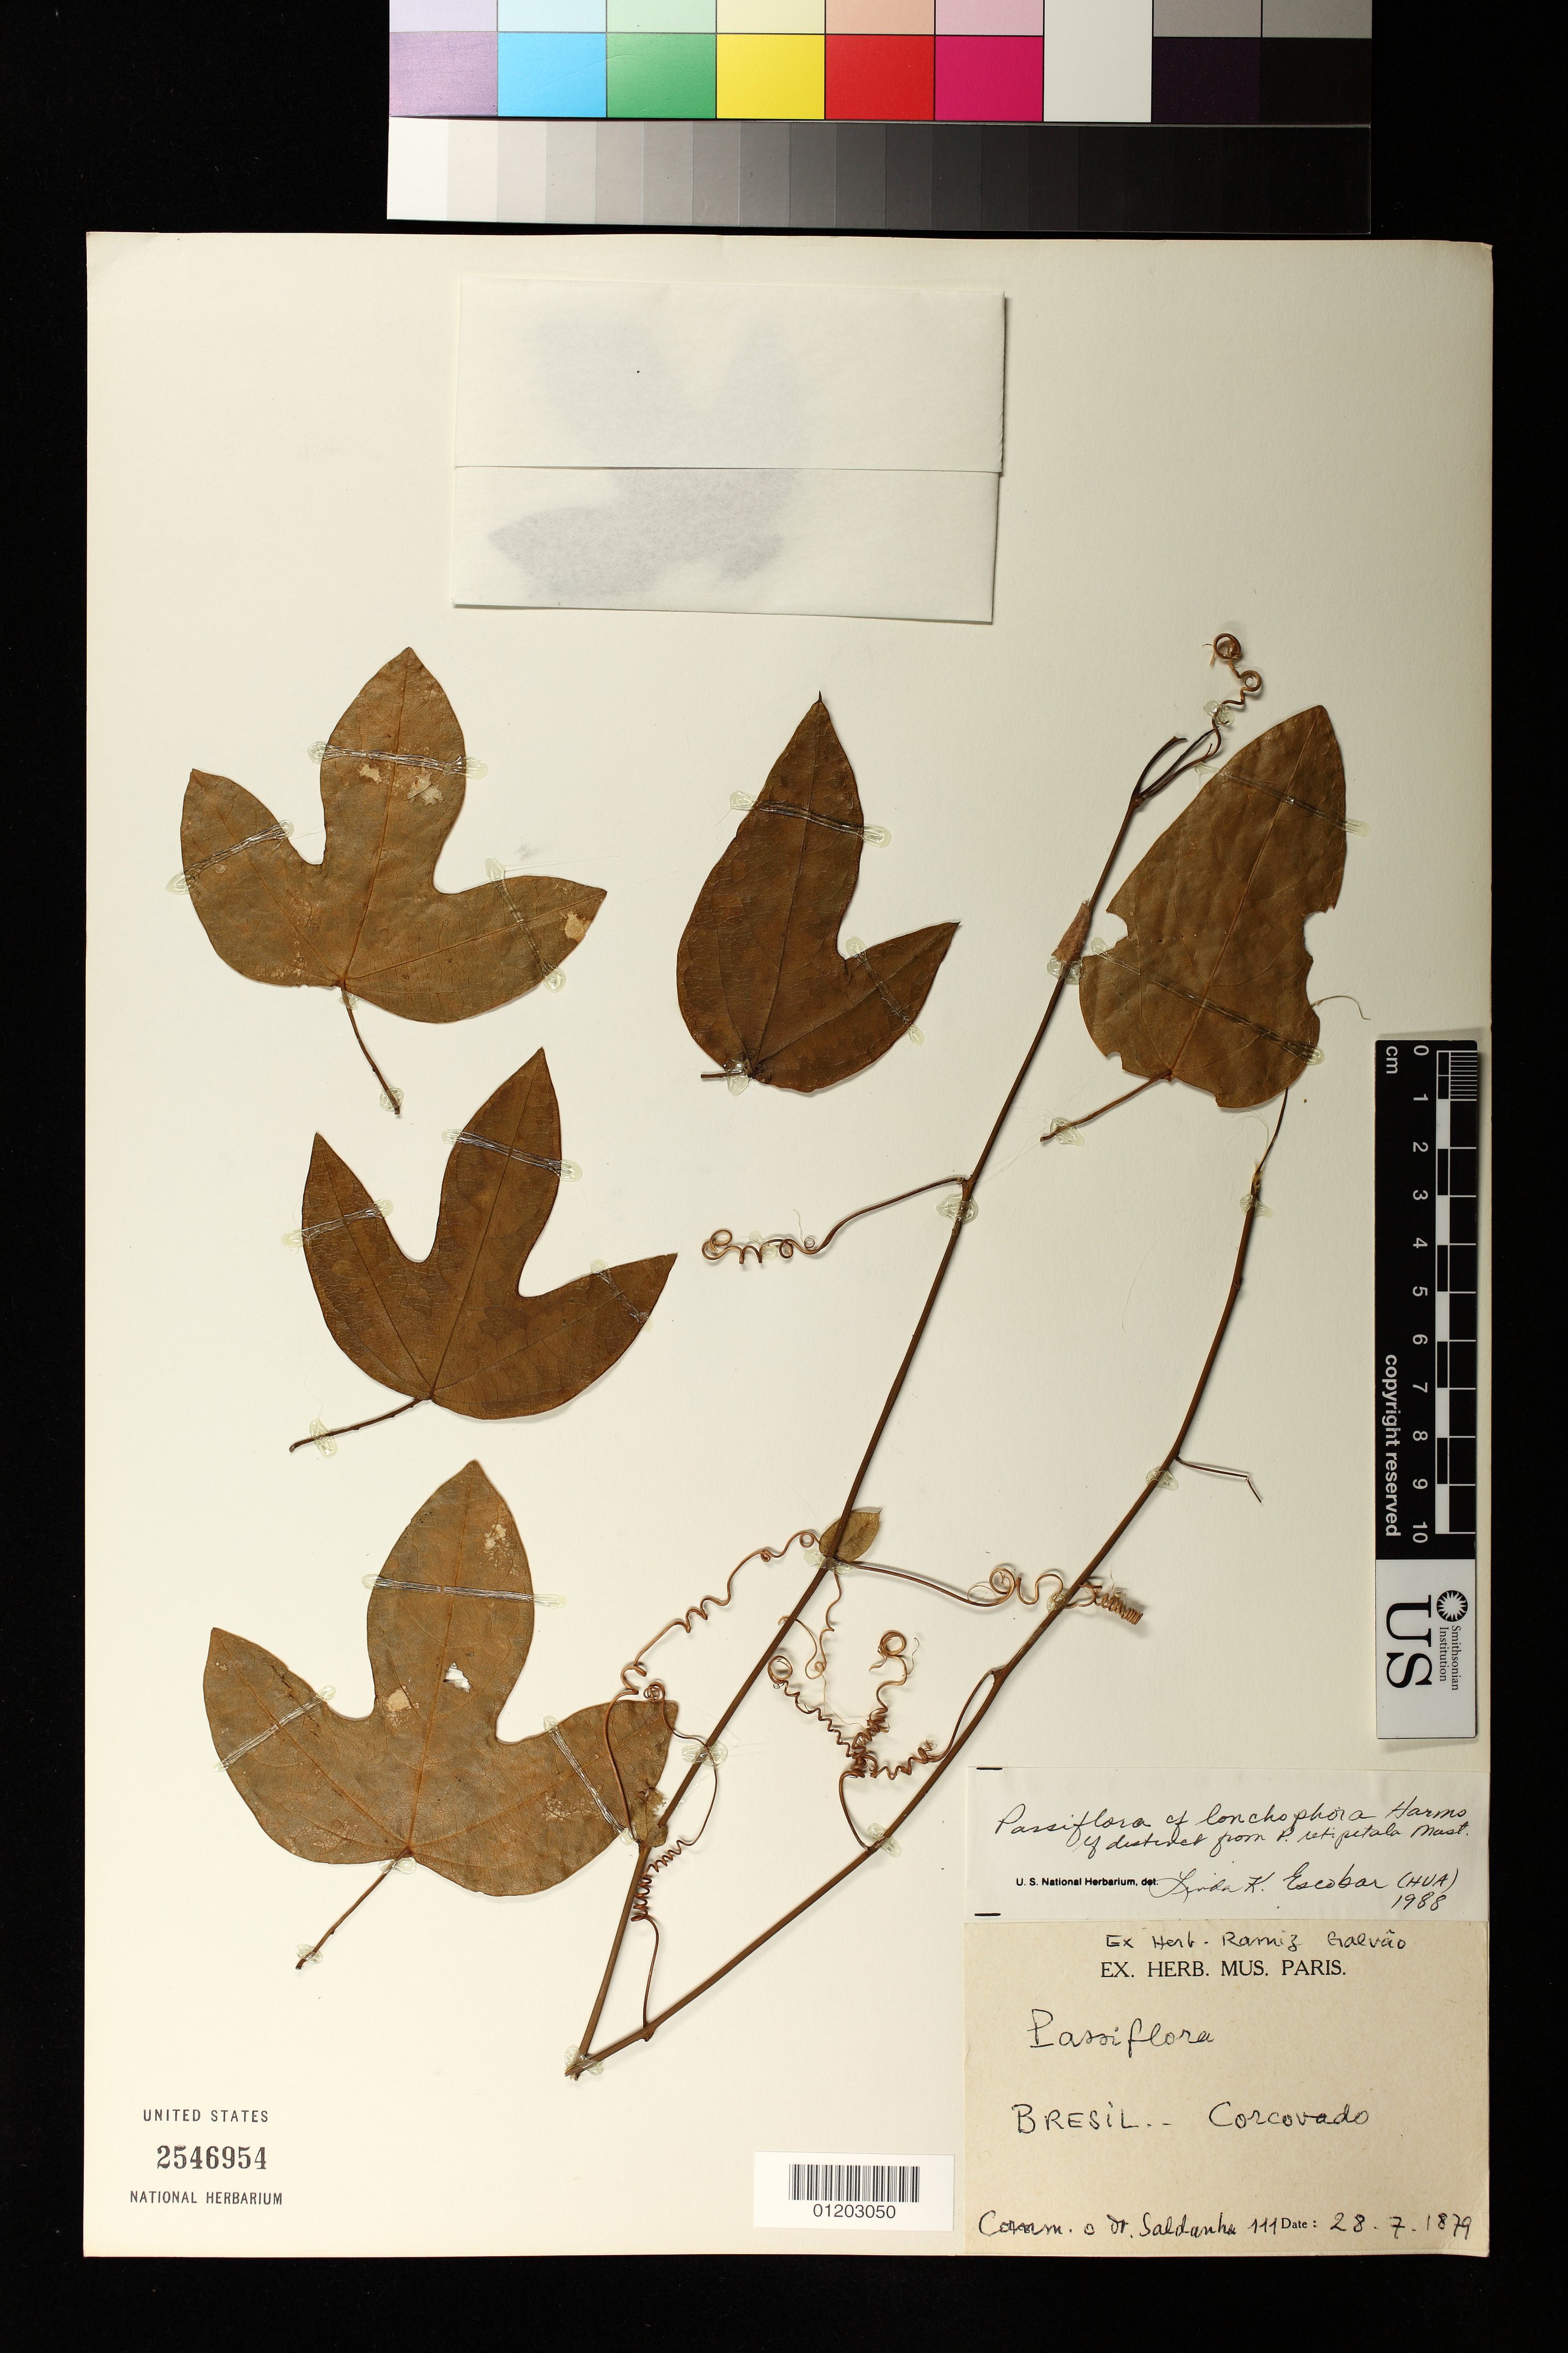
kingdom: Plantae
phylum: Tracheophyta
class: Magnoliopsida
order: Malpighiales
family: Passifloraceae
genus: Passiflora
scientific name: Passiflora retipetala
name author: Mast.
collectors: -- Saldanha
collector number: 111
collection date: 1879-07-28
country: Brazil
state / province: Rio de Janeiro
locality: Corcovado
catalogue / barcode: US 2546954